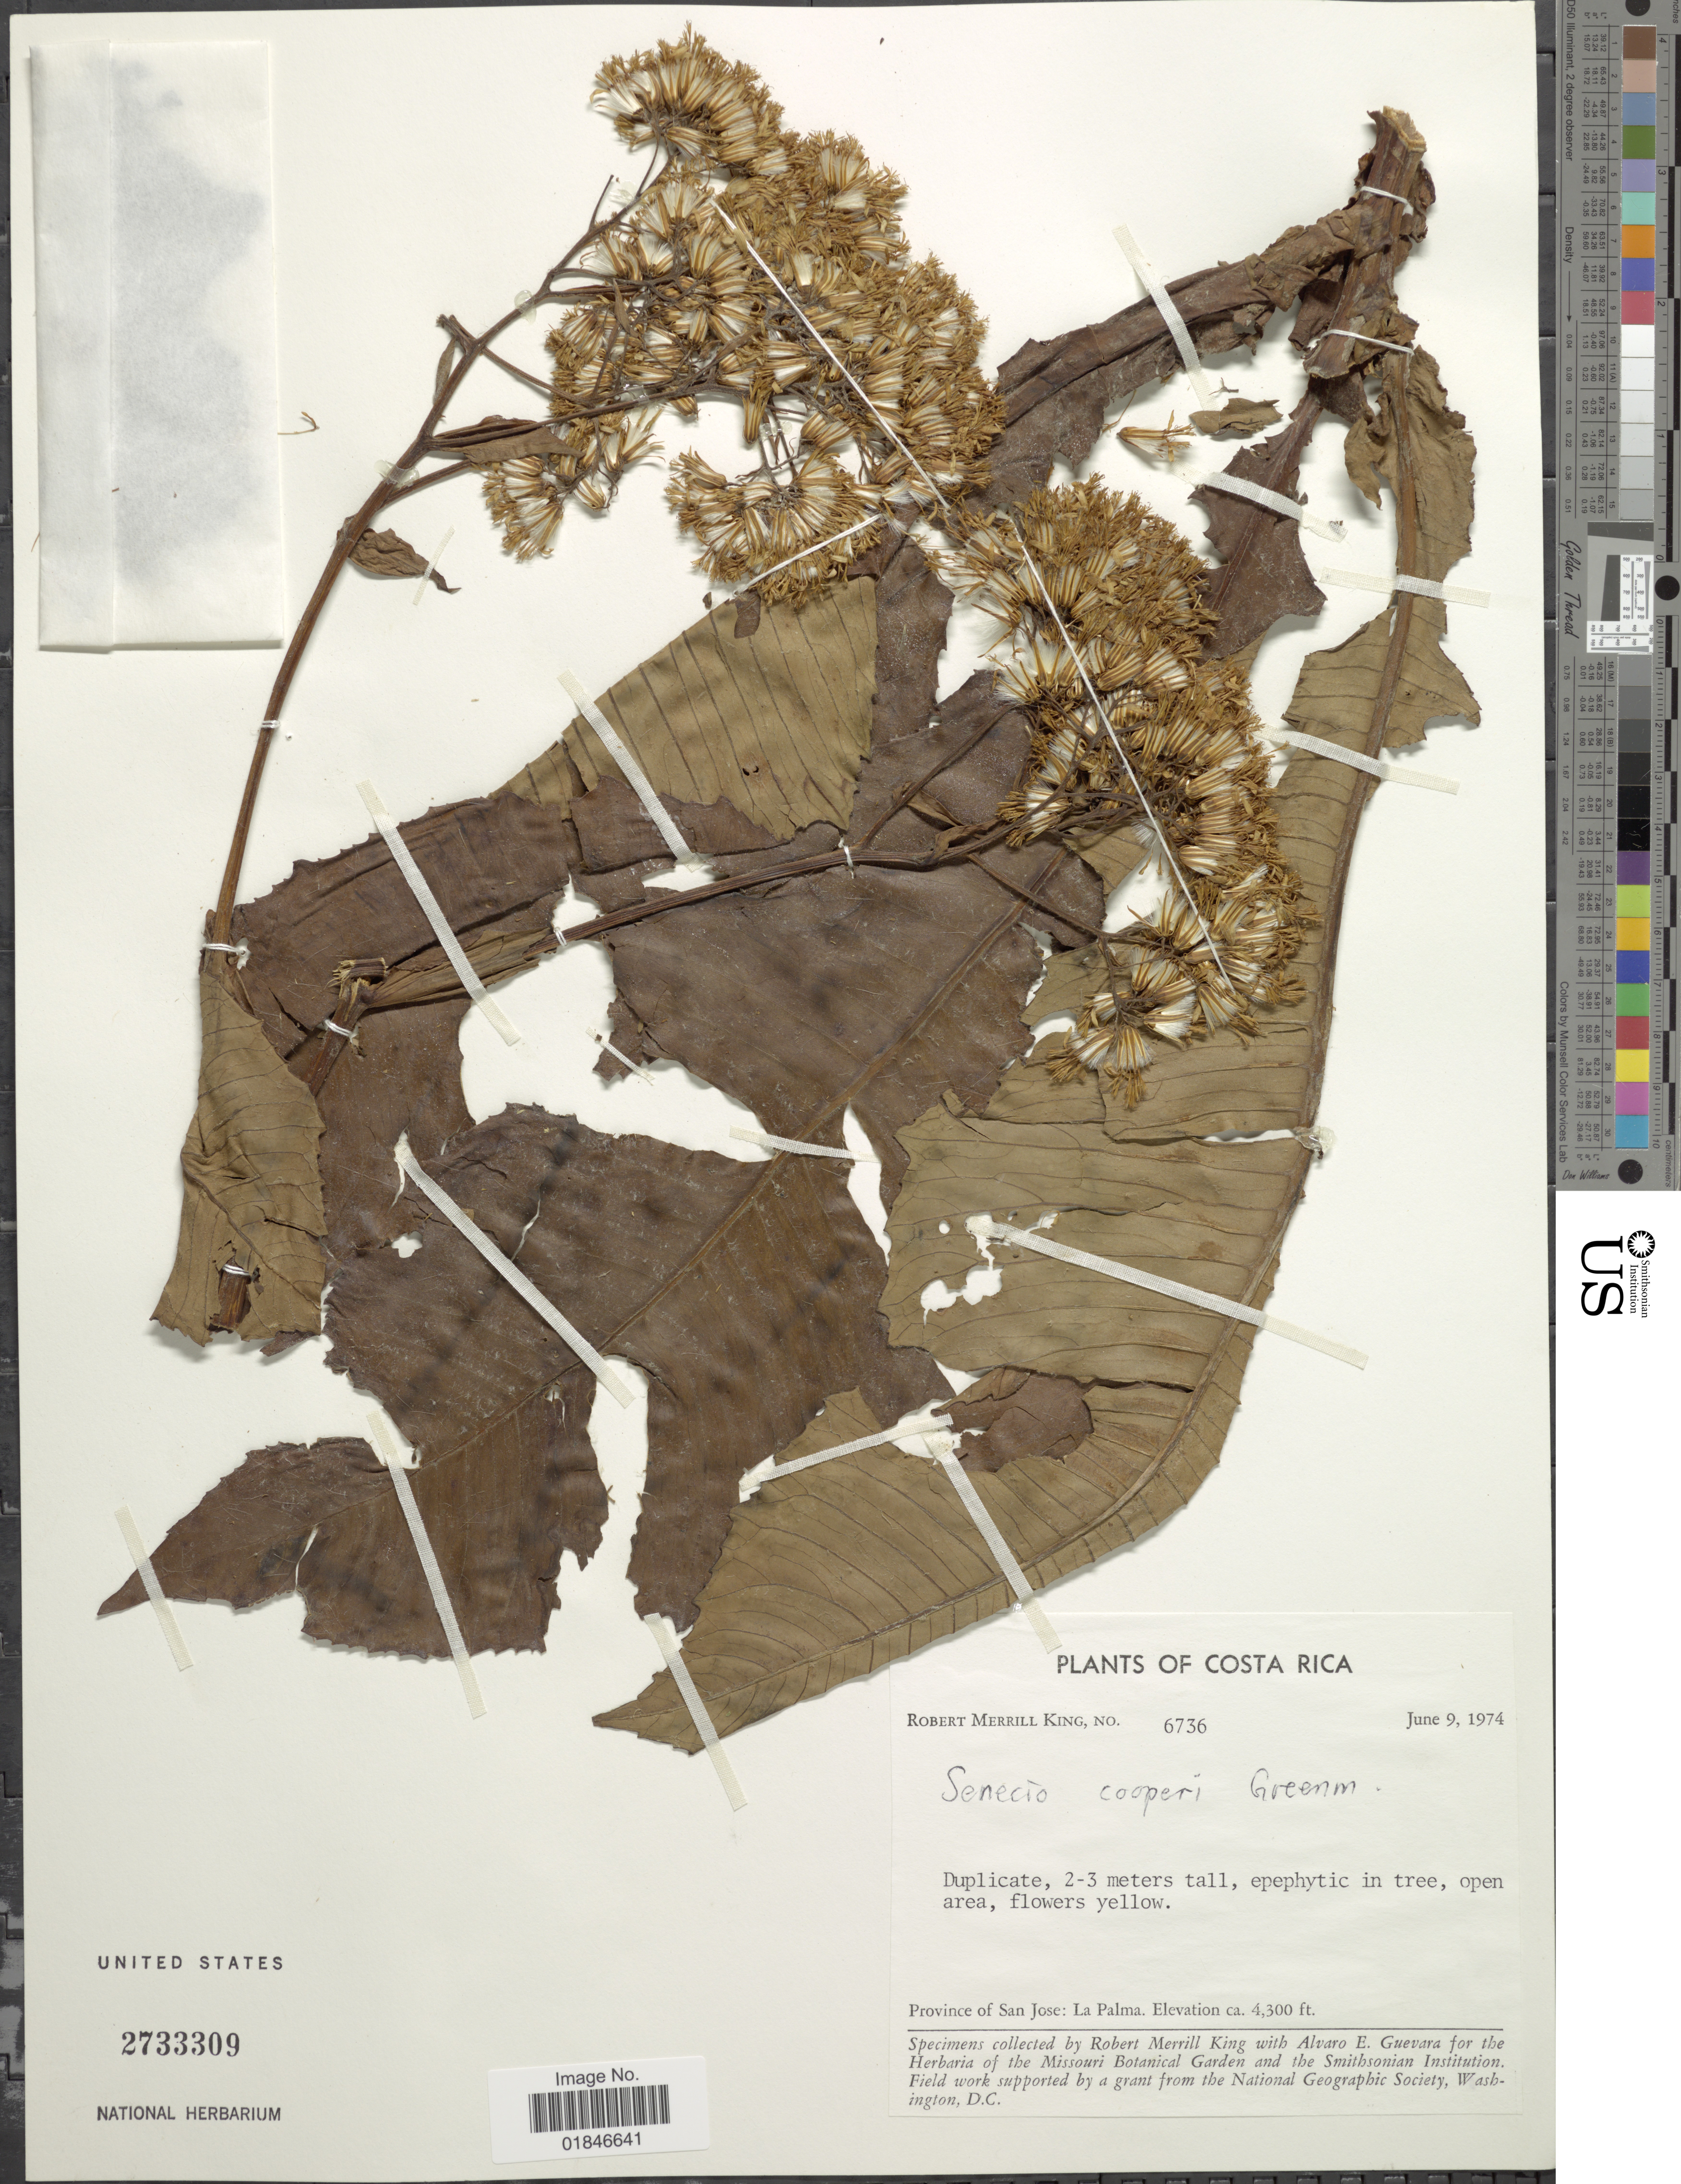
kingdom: Plantae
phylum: Tracheophyta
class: Magnoliopsida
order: Asterales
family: Asteraceae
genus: Jessea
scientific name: Jessea megaphylla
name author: (Greenm.) H. Rob. & Cuatrec.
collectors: R. M. King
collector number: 6736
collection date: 1974-06-09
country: Costa Rica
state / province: San José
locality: Province of San Jose: La Palma.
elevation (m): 1311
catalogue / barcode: US 2733309